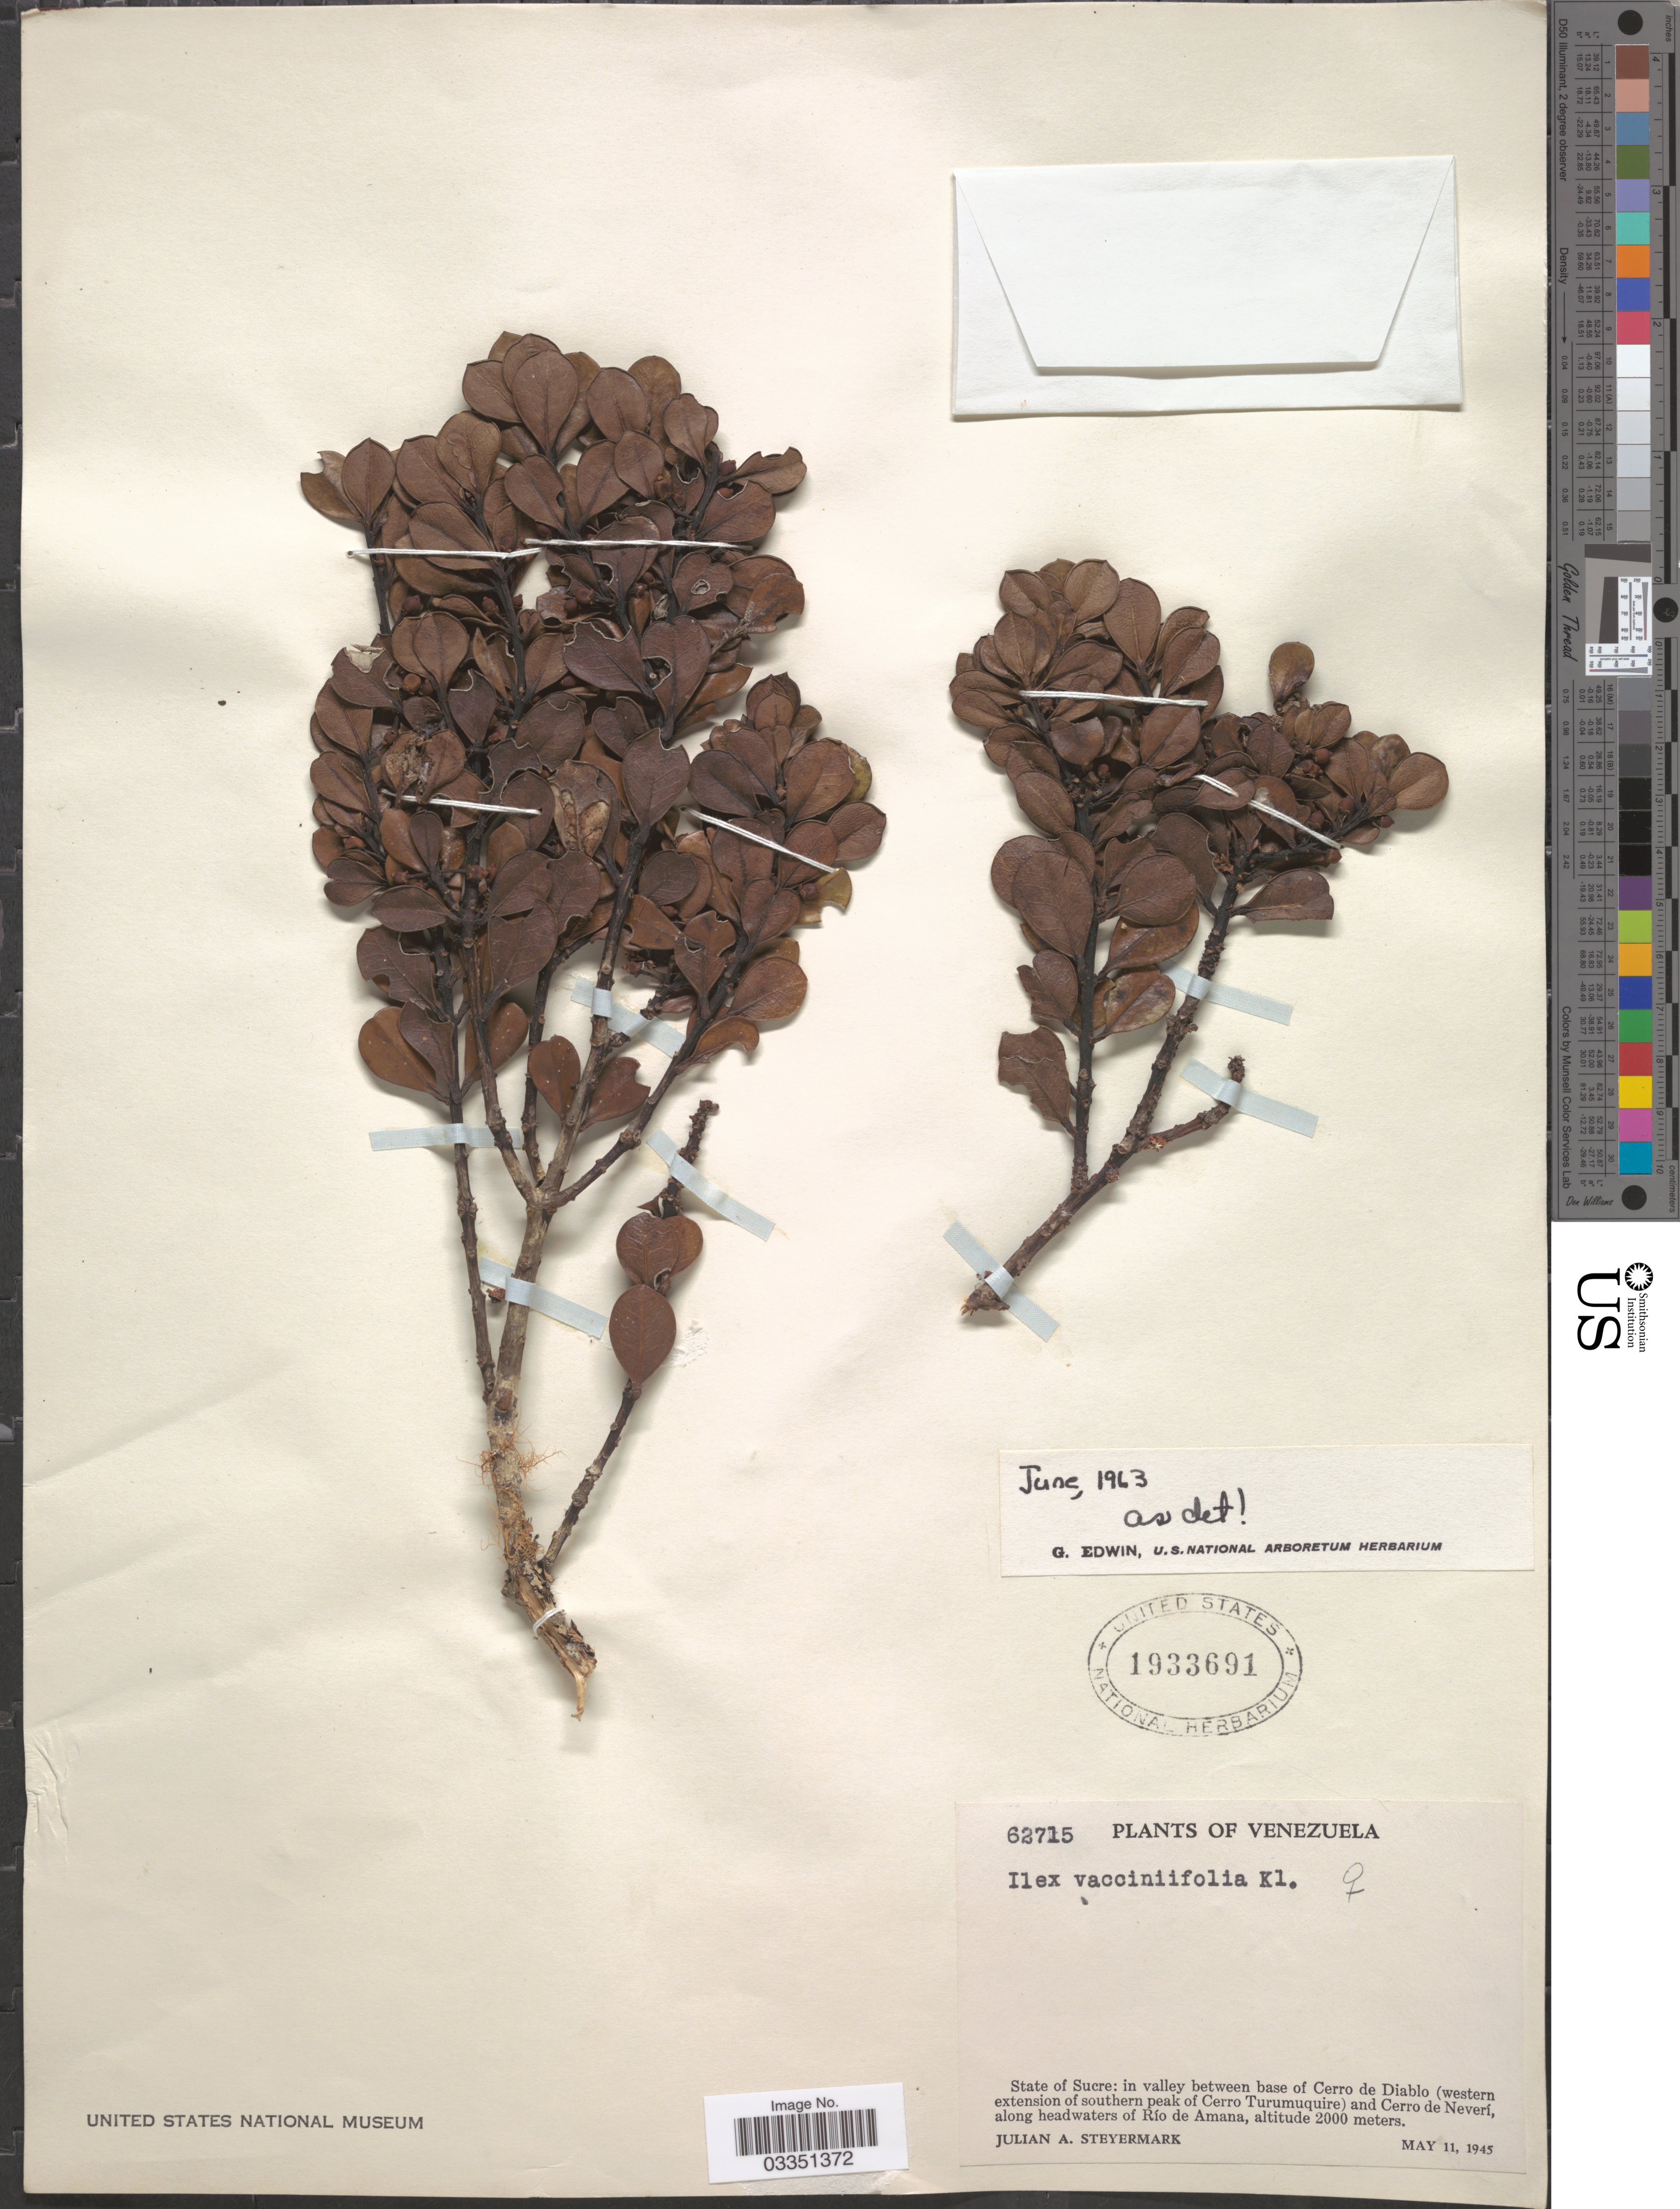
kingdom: Plantae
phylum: Tracheophyta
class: Magnoliopsida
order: Aquifoliales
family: Aquifoliaceae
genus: Ilex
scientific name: Ilex vacciniifolia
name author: Klotzsch ex Reissek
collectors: J. Steyermark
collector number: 62715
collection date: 1945-05-11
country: Venezuela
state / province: Sucre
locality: In valley between base of Cerro de Diablo (western extension of southern peak of Cerro Turumuquire) and Cerro de Neverí, along headwaters of Río de Amana.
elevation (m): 2000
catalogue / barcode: US 1933691